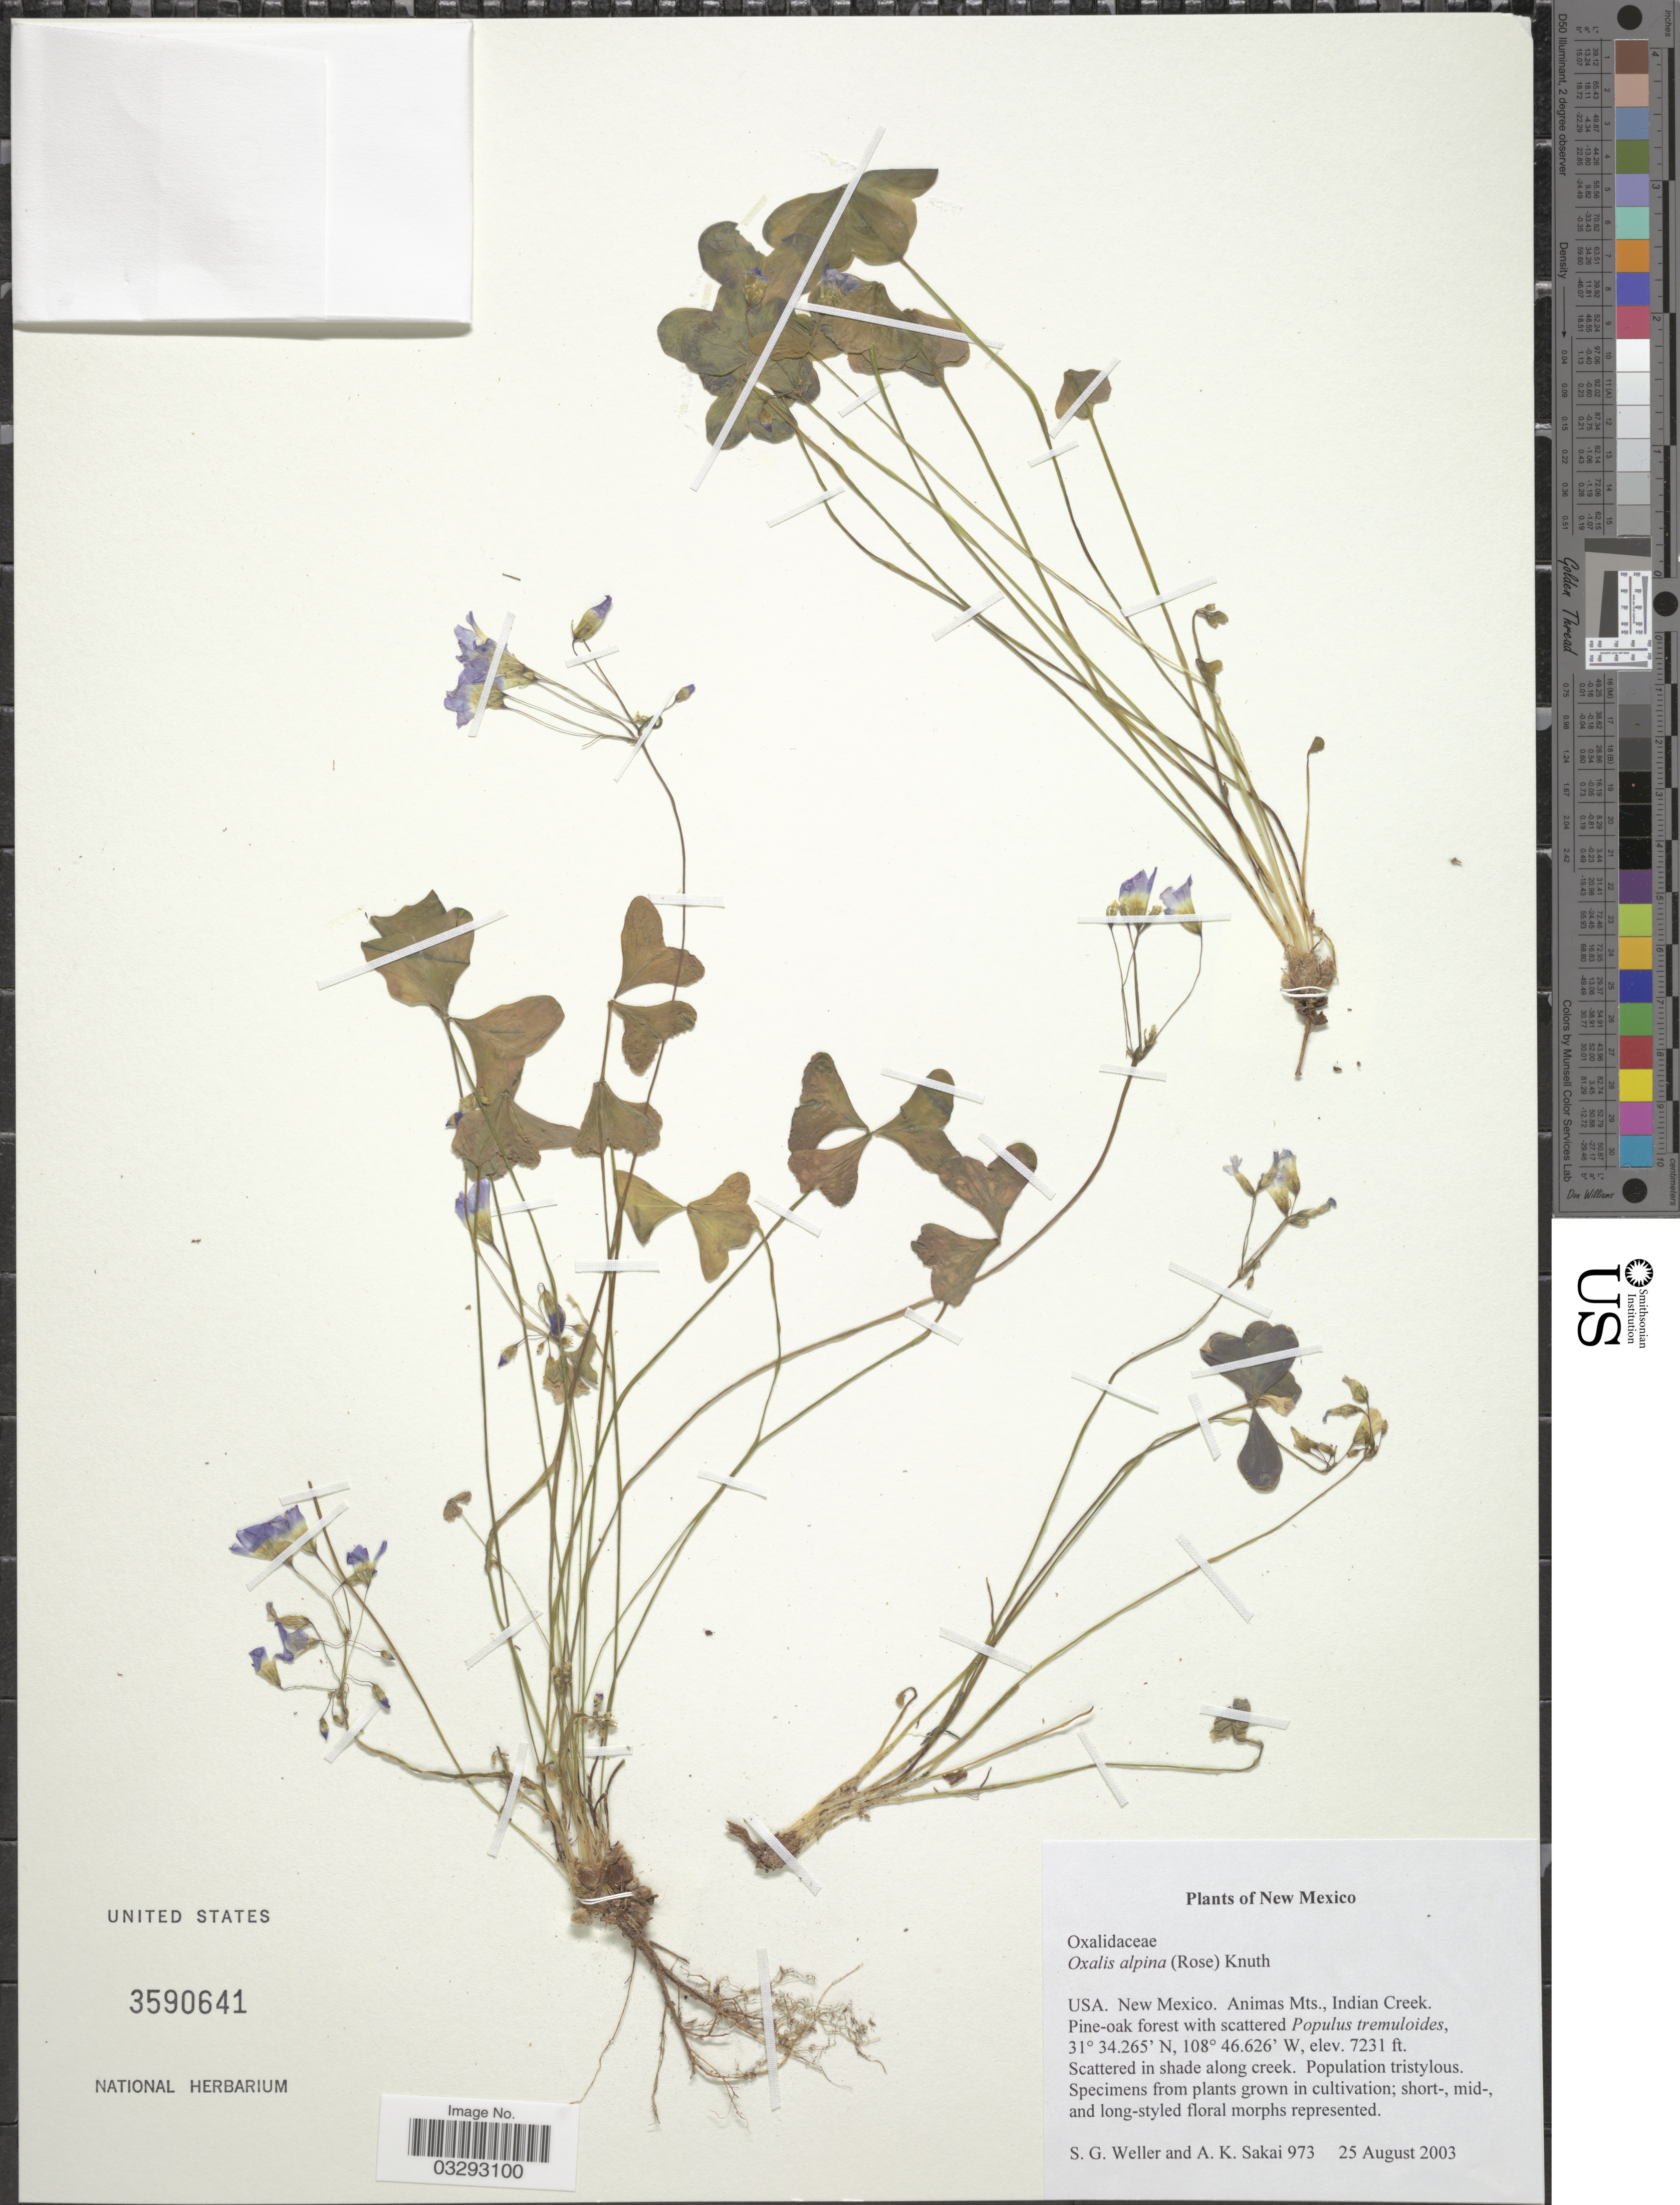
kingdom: Plantae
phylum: Tracheophyta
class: Magnoliopsida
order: Oxalidales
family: Oxalidaceae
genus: Oxalis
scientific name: Oxalis alpina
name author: (Rose) R. Knuth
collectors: S. G. Weller & A. Sakai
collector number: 973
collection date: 2003-08-25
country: United States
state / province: New Mexico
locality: USA. Animas Mts., Indian Creek.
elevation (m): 2204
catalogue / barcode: US 3590641